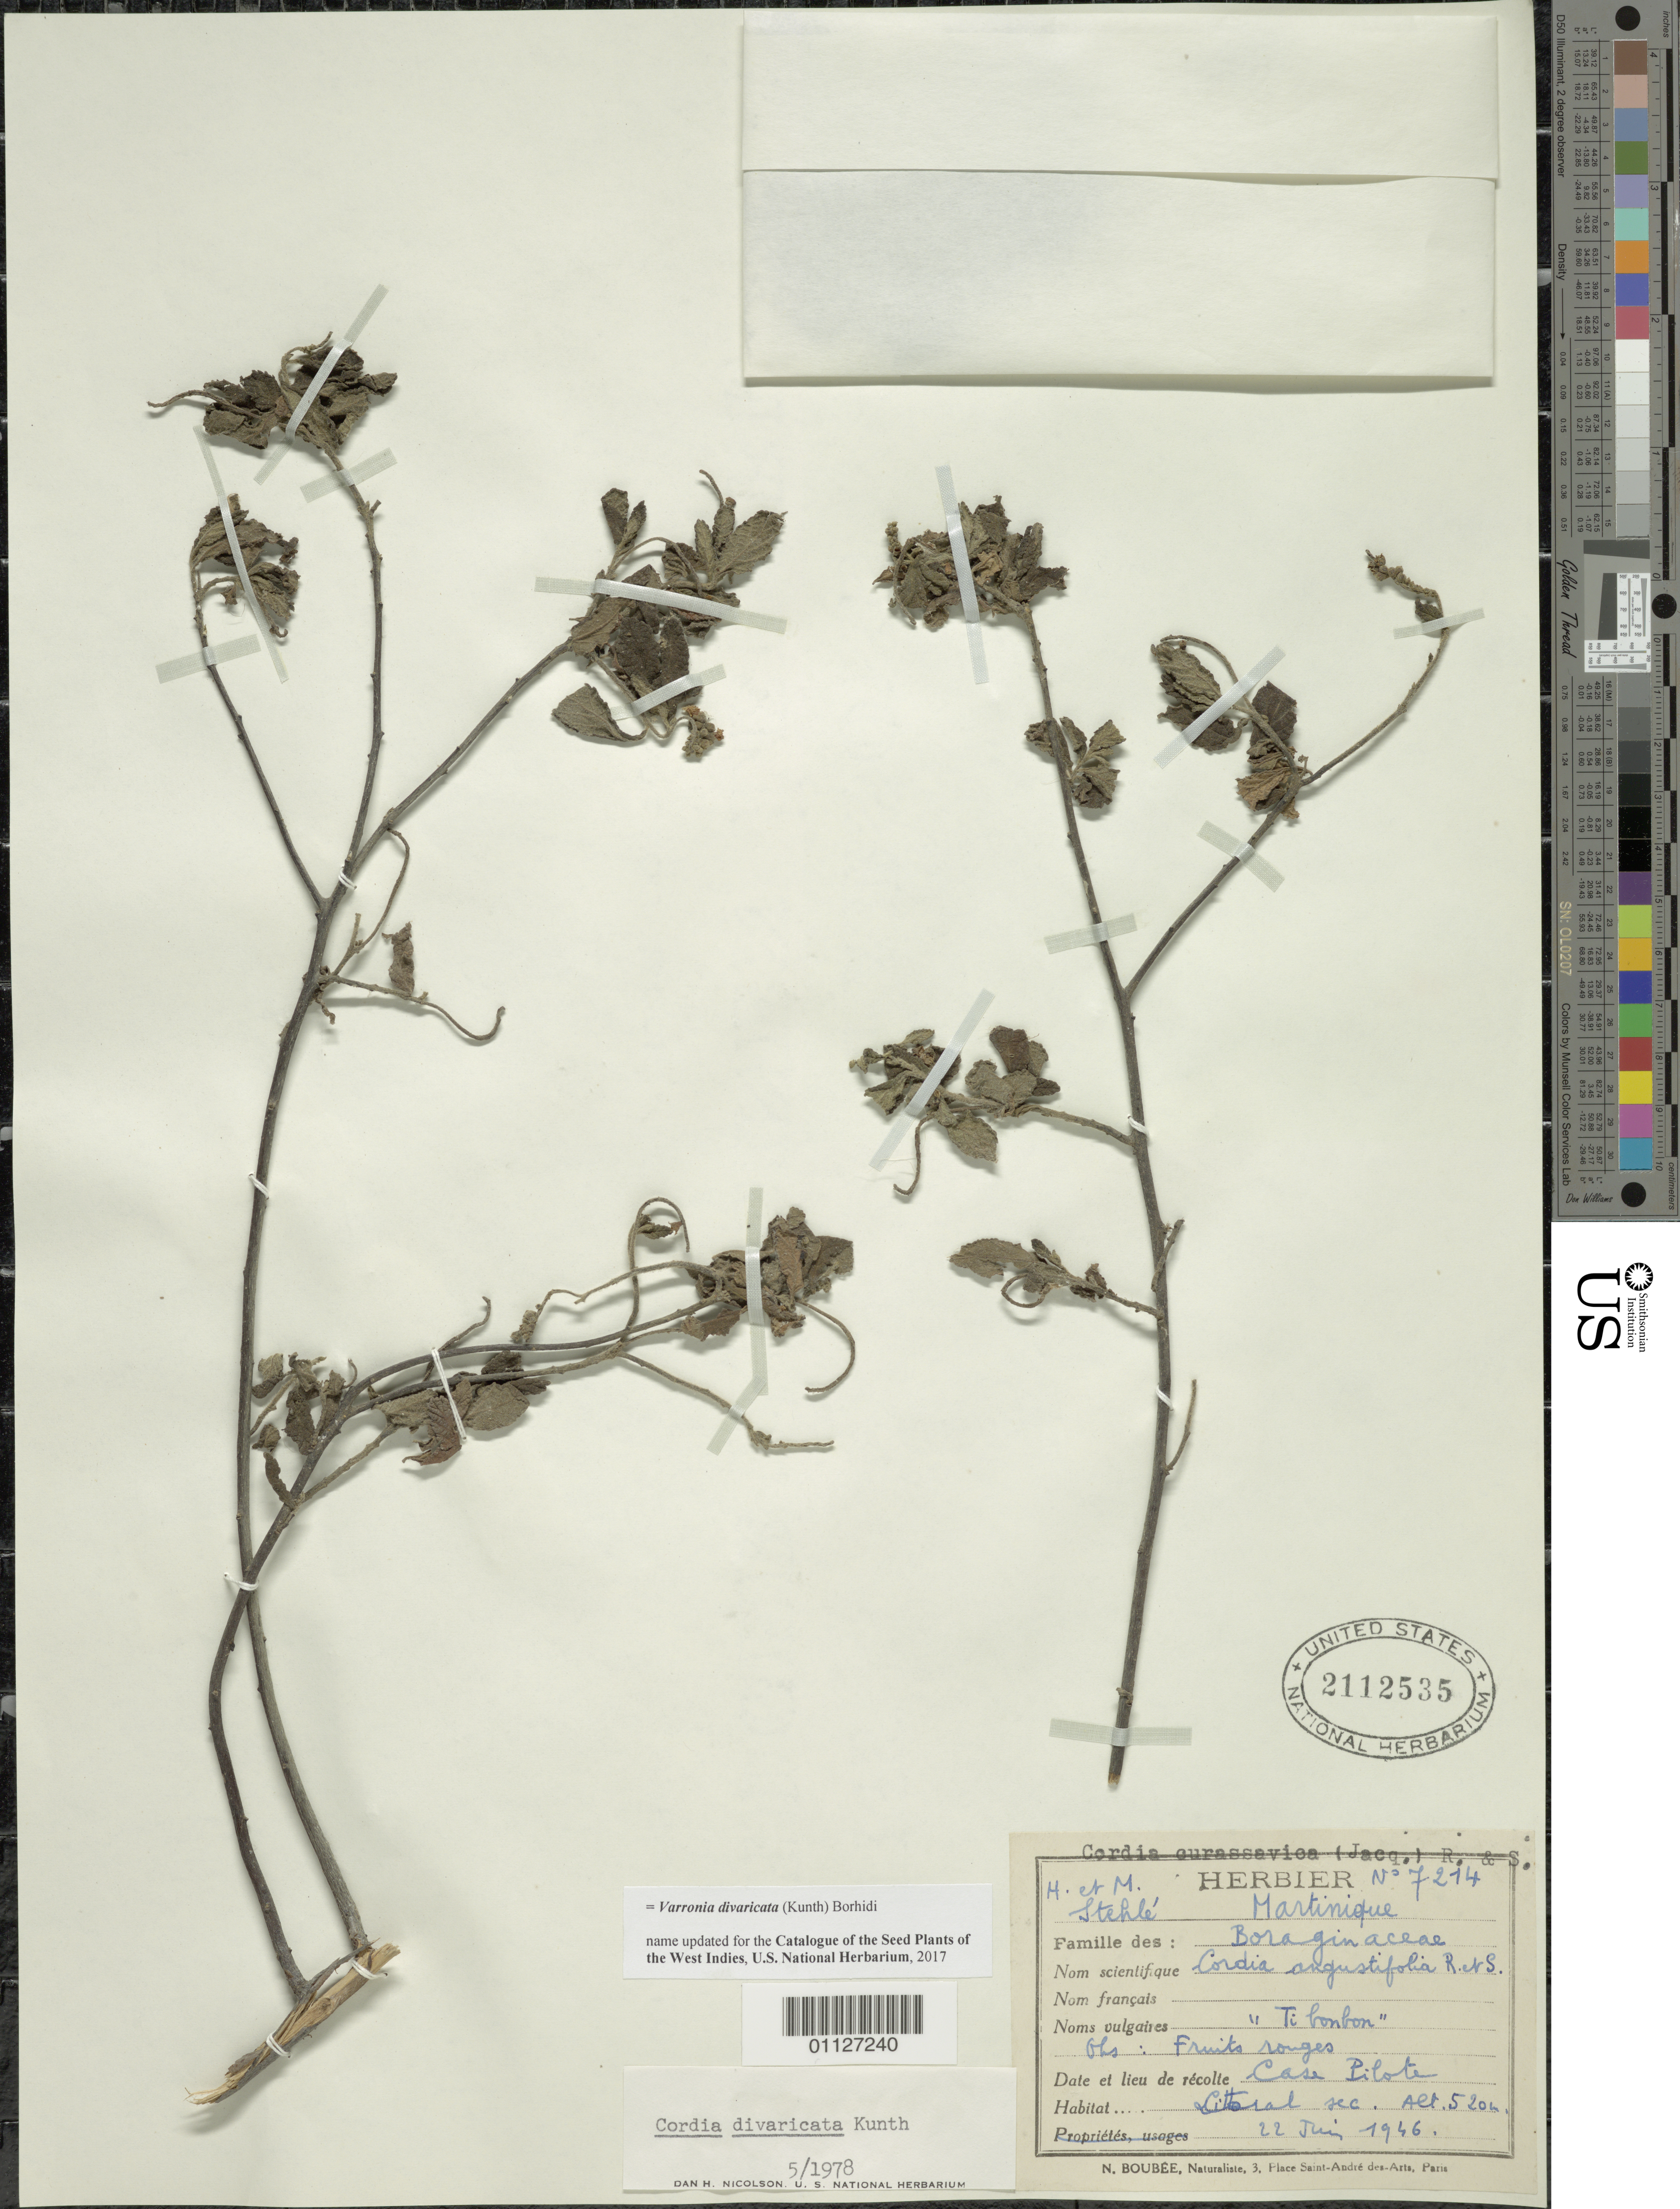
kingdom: Plantae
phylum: Tracheophyta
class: Magnoliopsida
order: Boraginales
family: Cordiaceae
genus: Varronia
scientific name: Varronia divaricata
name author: (Kunth) Borhidi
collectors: H. Stehlé & M. Stehlé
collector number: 7214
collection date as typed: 22 Jun 1946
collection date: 1946-06-22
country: Martinique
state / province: Saint-Pierre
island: Martinique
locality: Case Pilote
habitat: littoral sec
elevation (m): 520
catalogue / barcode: US 2112535